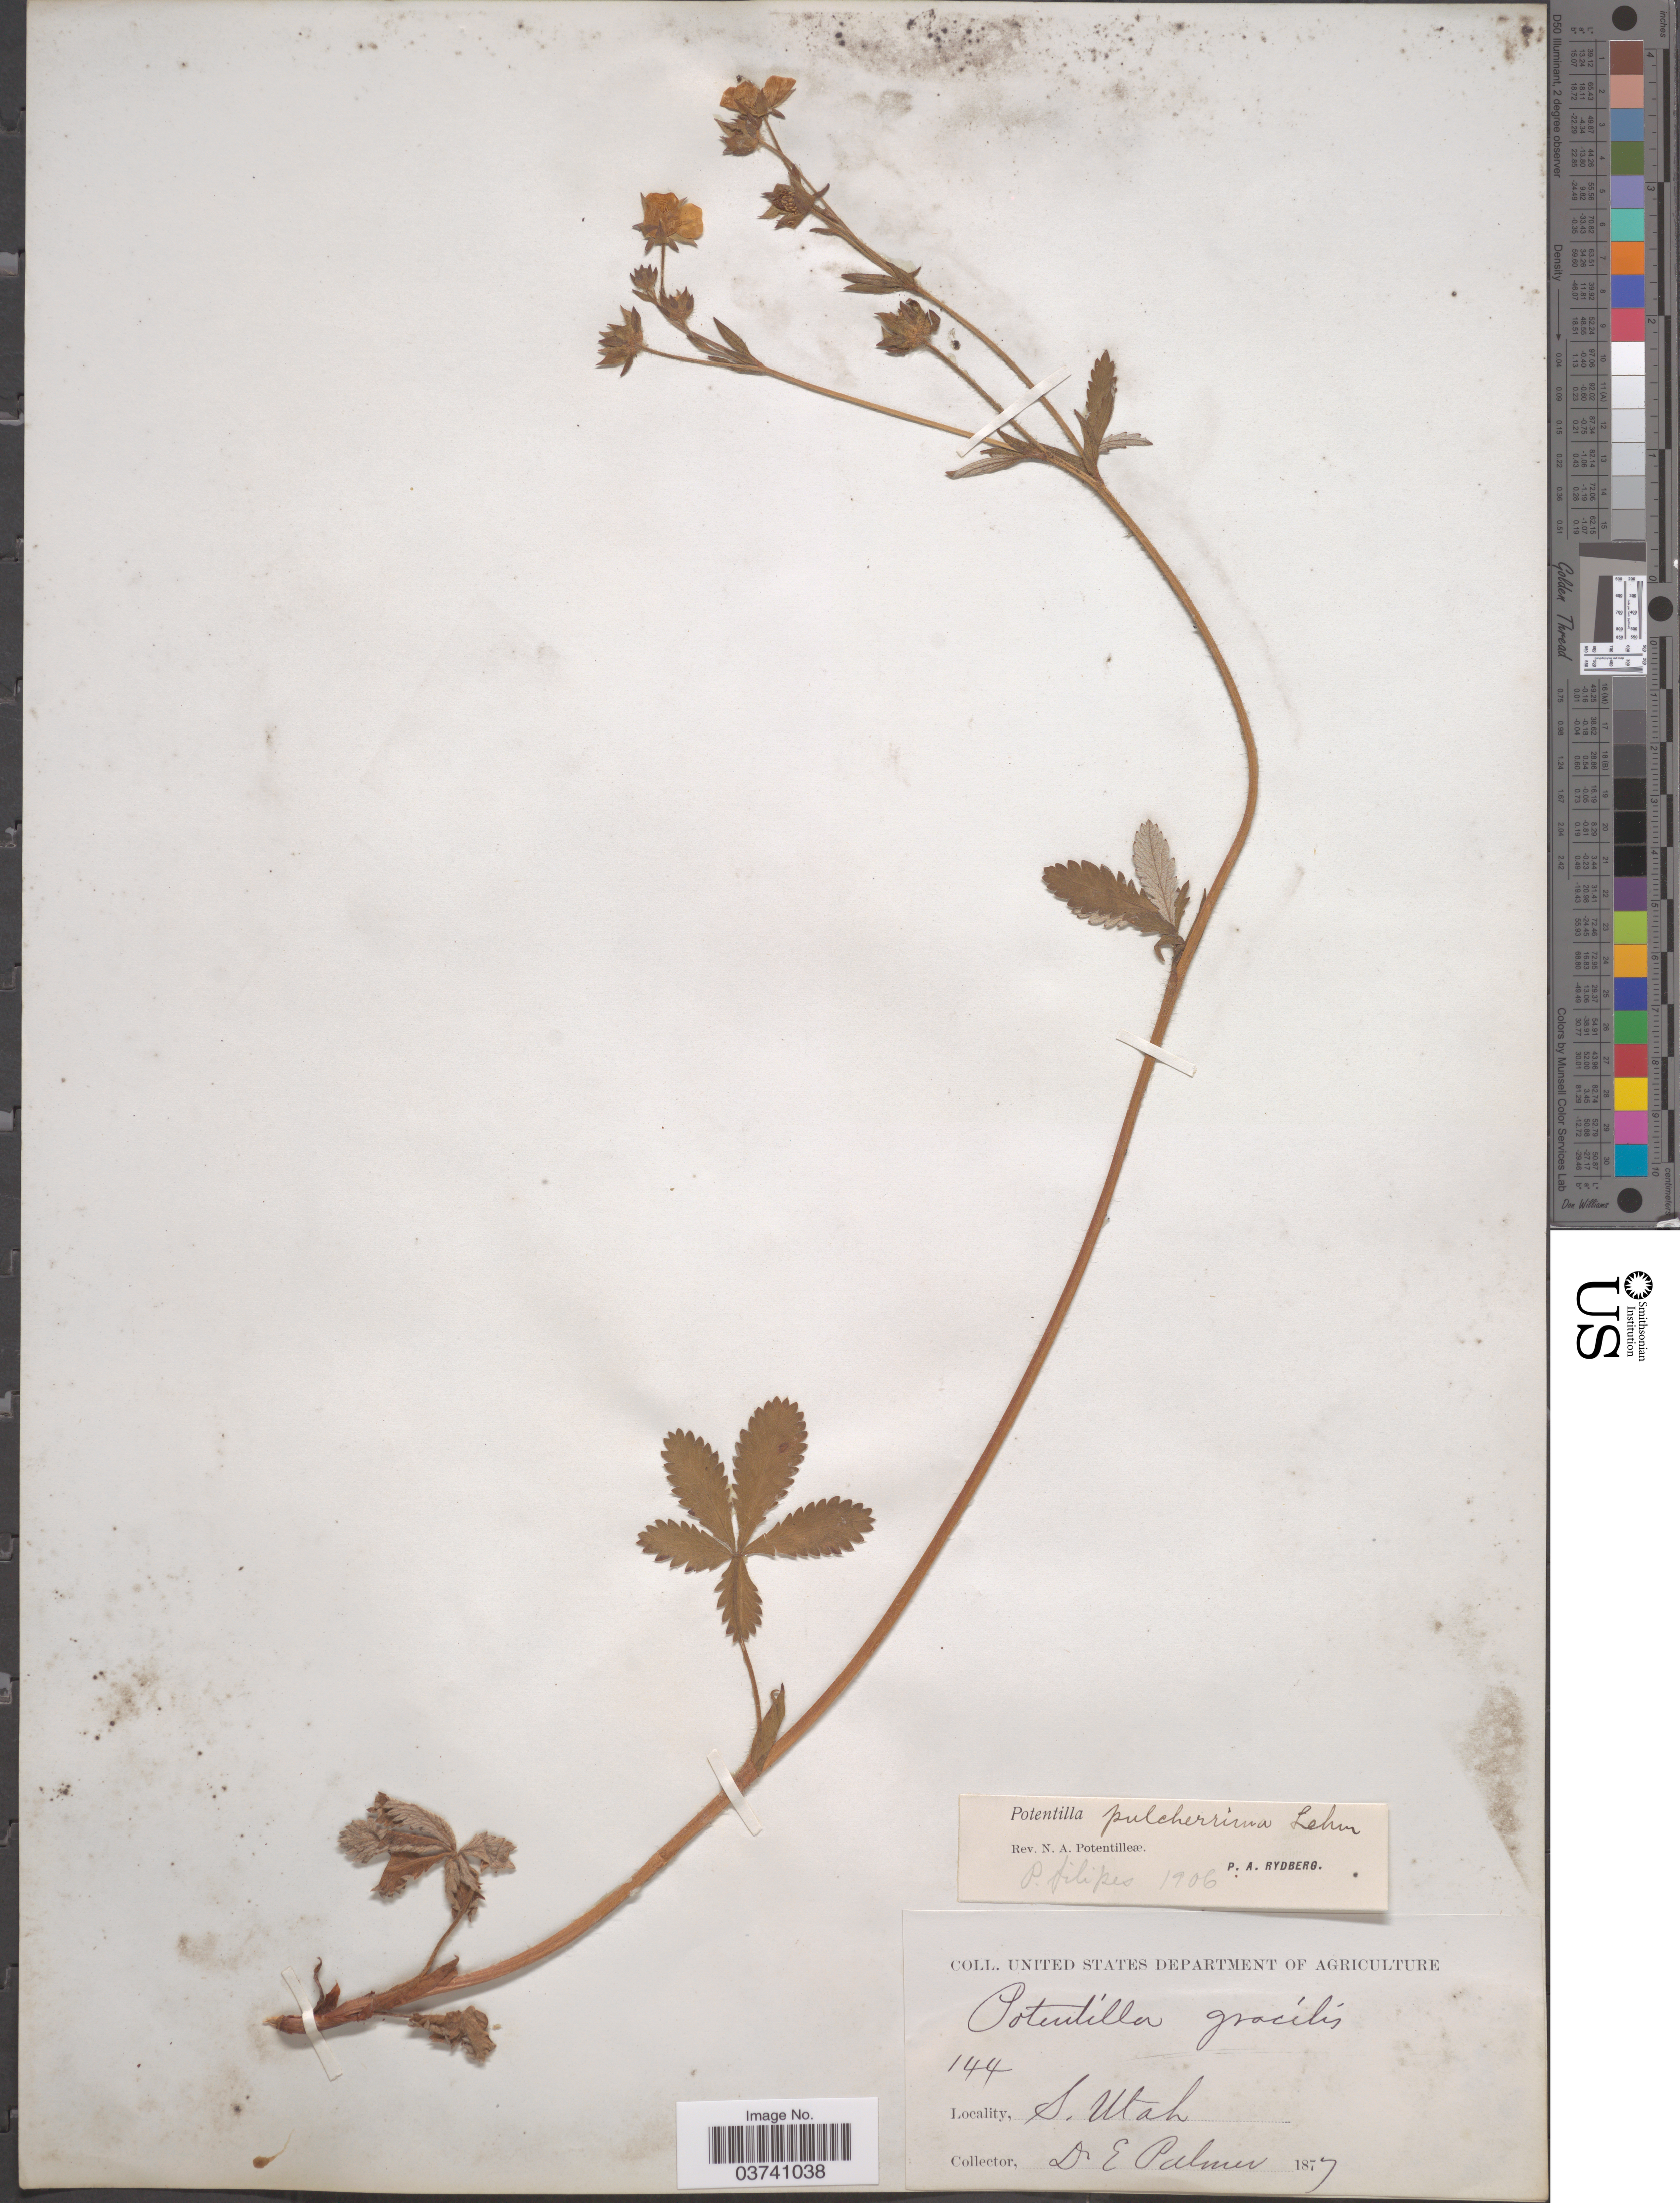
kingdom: Plantae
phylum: Tracheophyta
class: Magnoliopsida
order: Rosales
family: Rosaceae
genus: Potentilla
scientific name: Potentilla pulcherrima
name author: Lehm.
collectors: D. E. Palmer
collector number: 144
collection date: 1877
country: United States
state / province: Utah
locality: S. Utah.